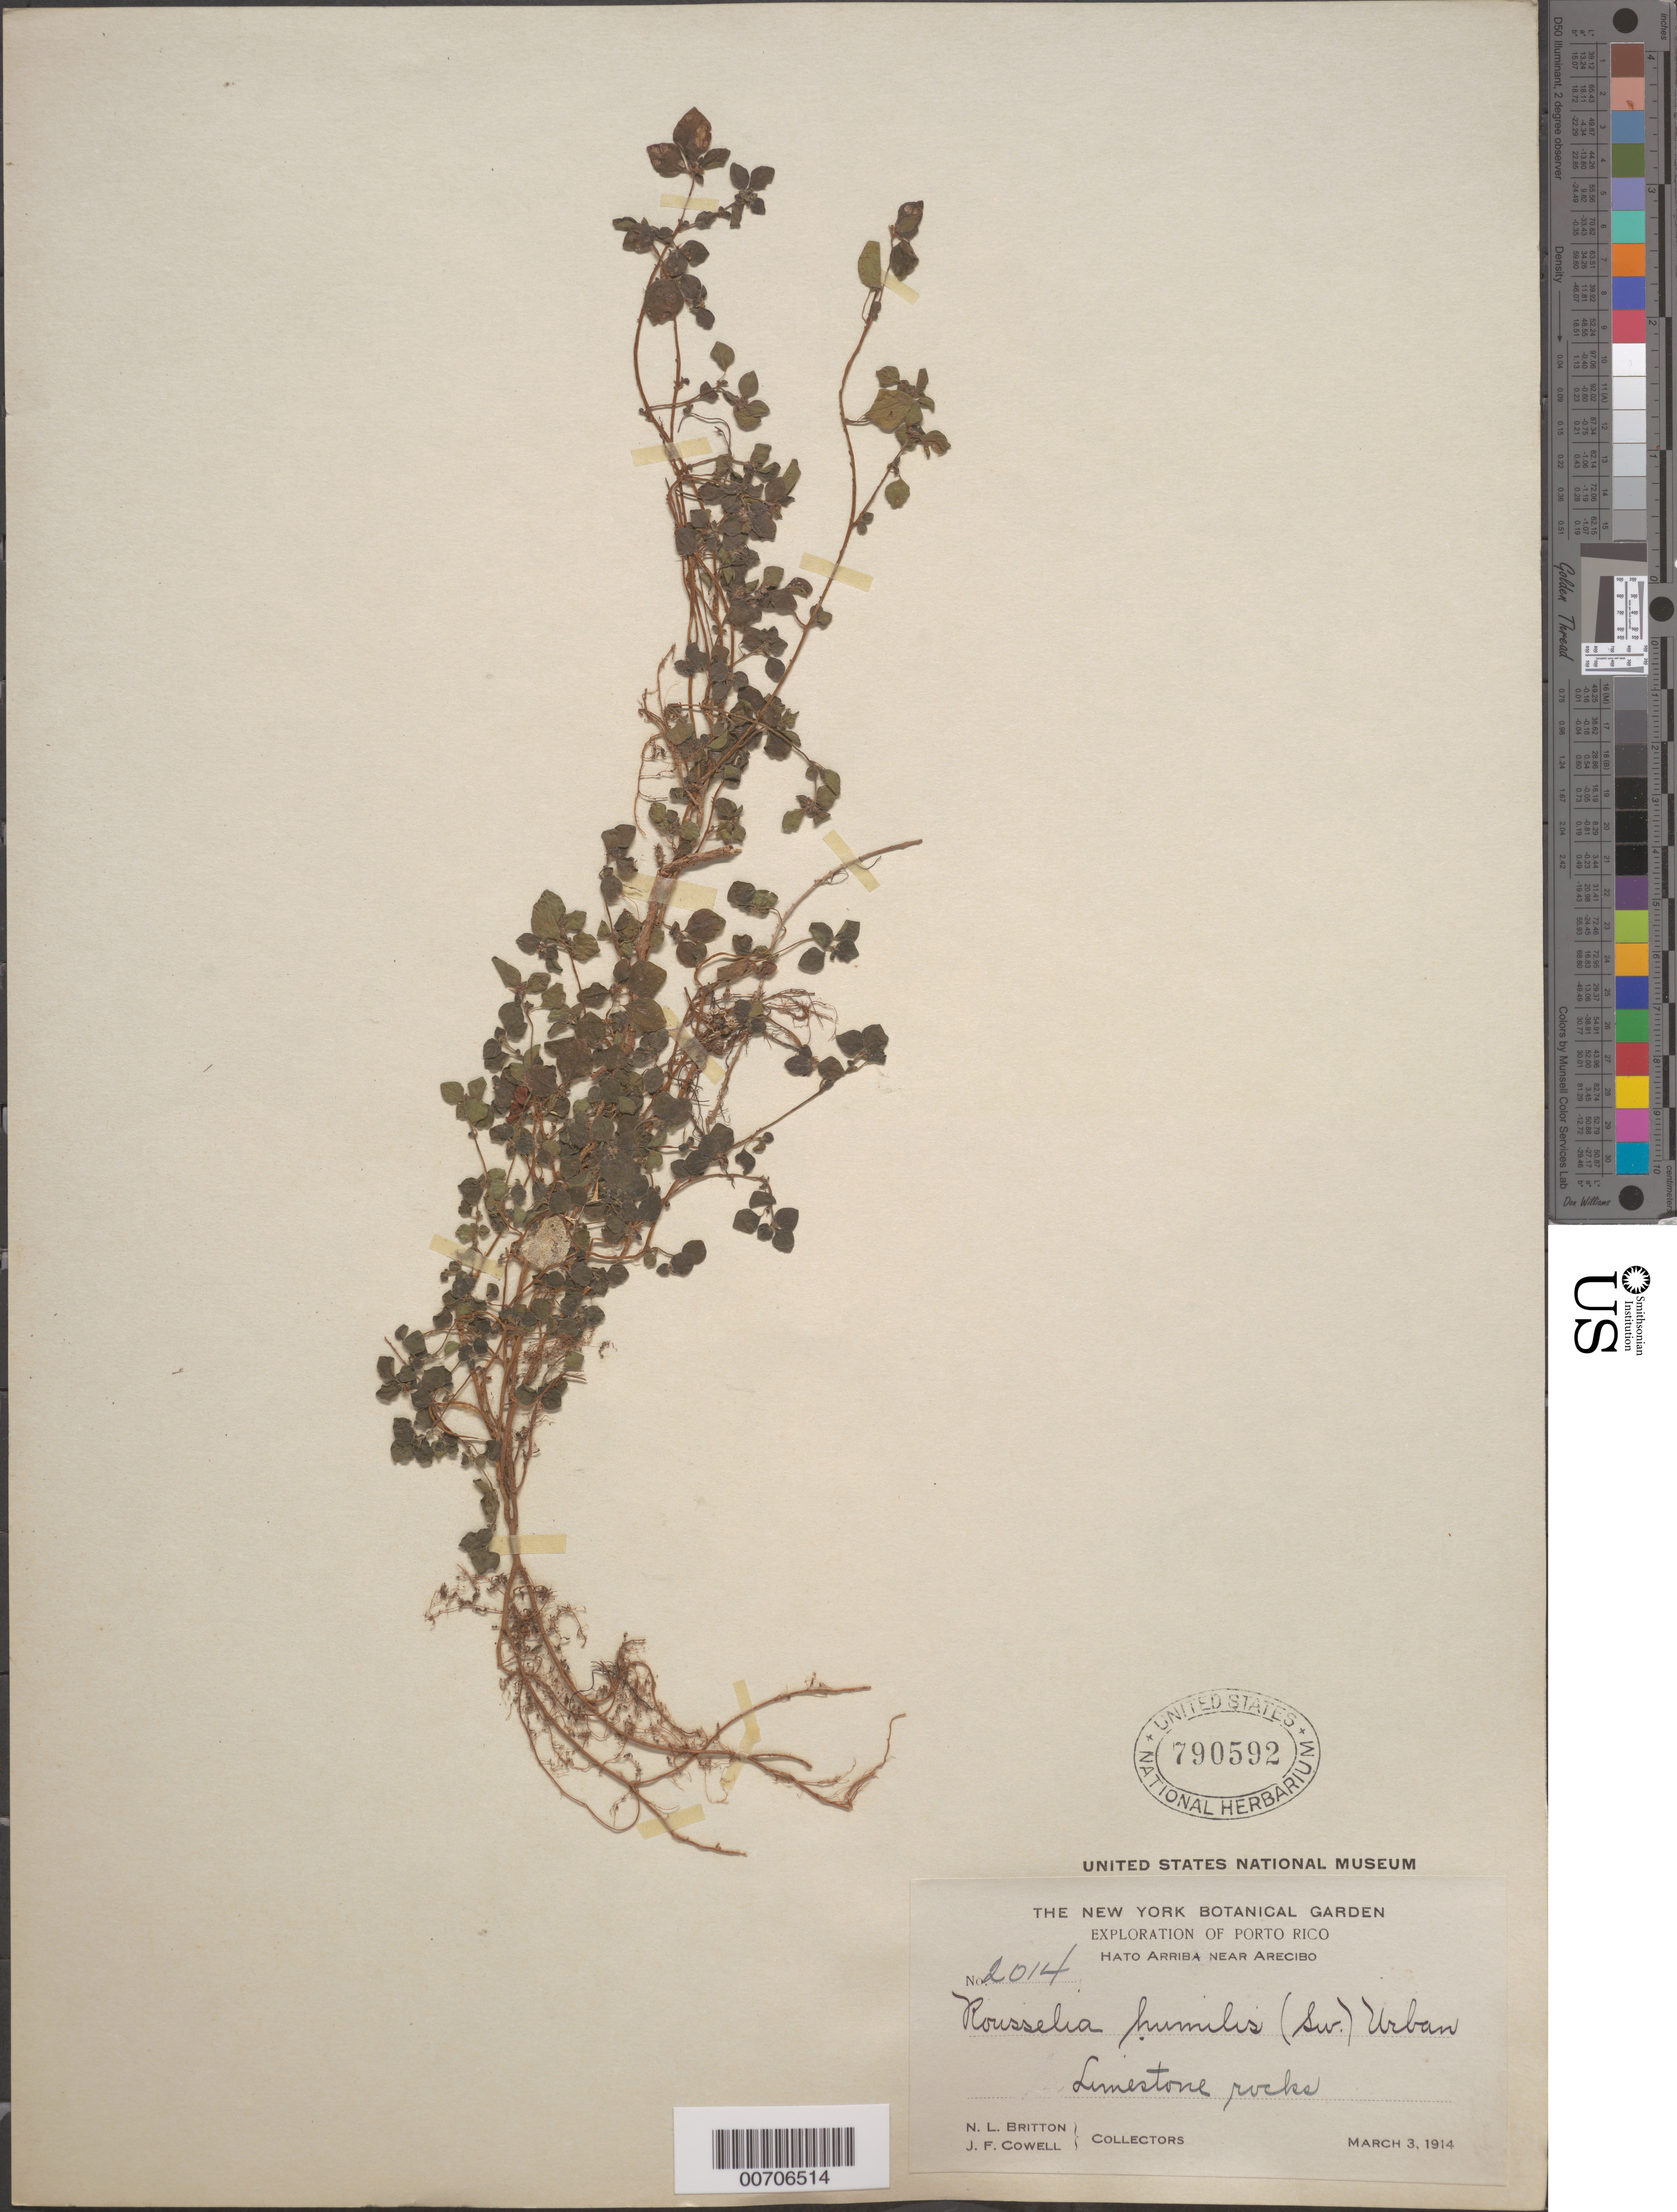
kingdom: Plantae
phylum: Tracheophyta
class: Magnoliopsida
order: Rosales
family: Urticaceae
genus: Rousselia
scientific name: Rousselia humilis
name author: (Sw.) Urb.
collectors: N. Britton & J. F. Cowell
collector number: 2014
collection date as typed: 03 Mar 1914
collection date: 1914-03-03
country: Puerto Rico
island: Greater Antilles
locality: Hato Arriba, near Arecibo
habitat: Limestone rocks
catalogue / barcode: US 790592